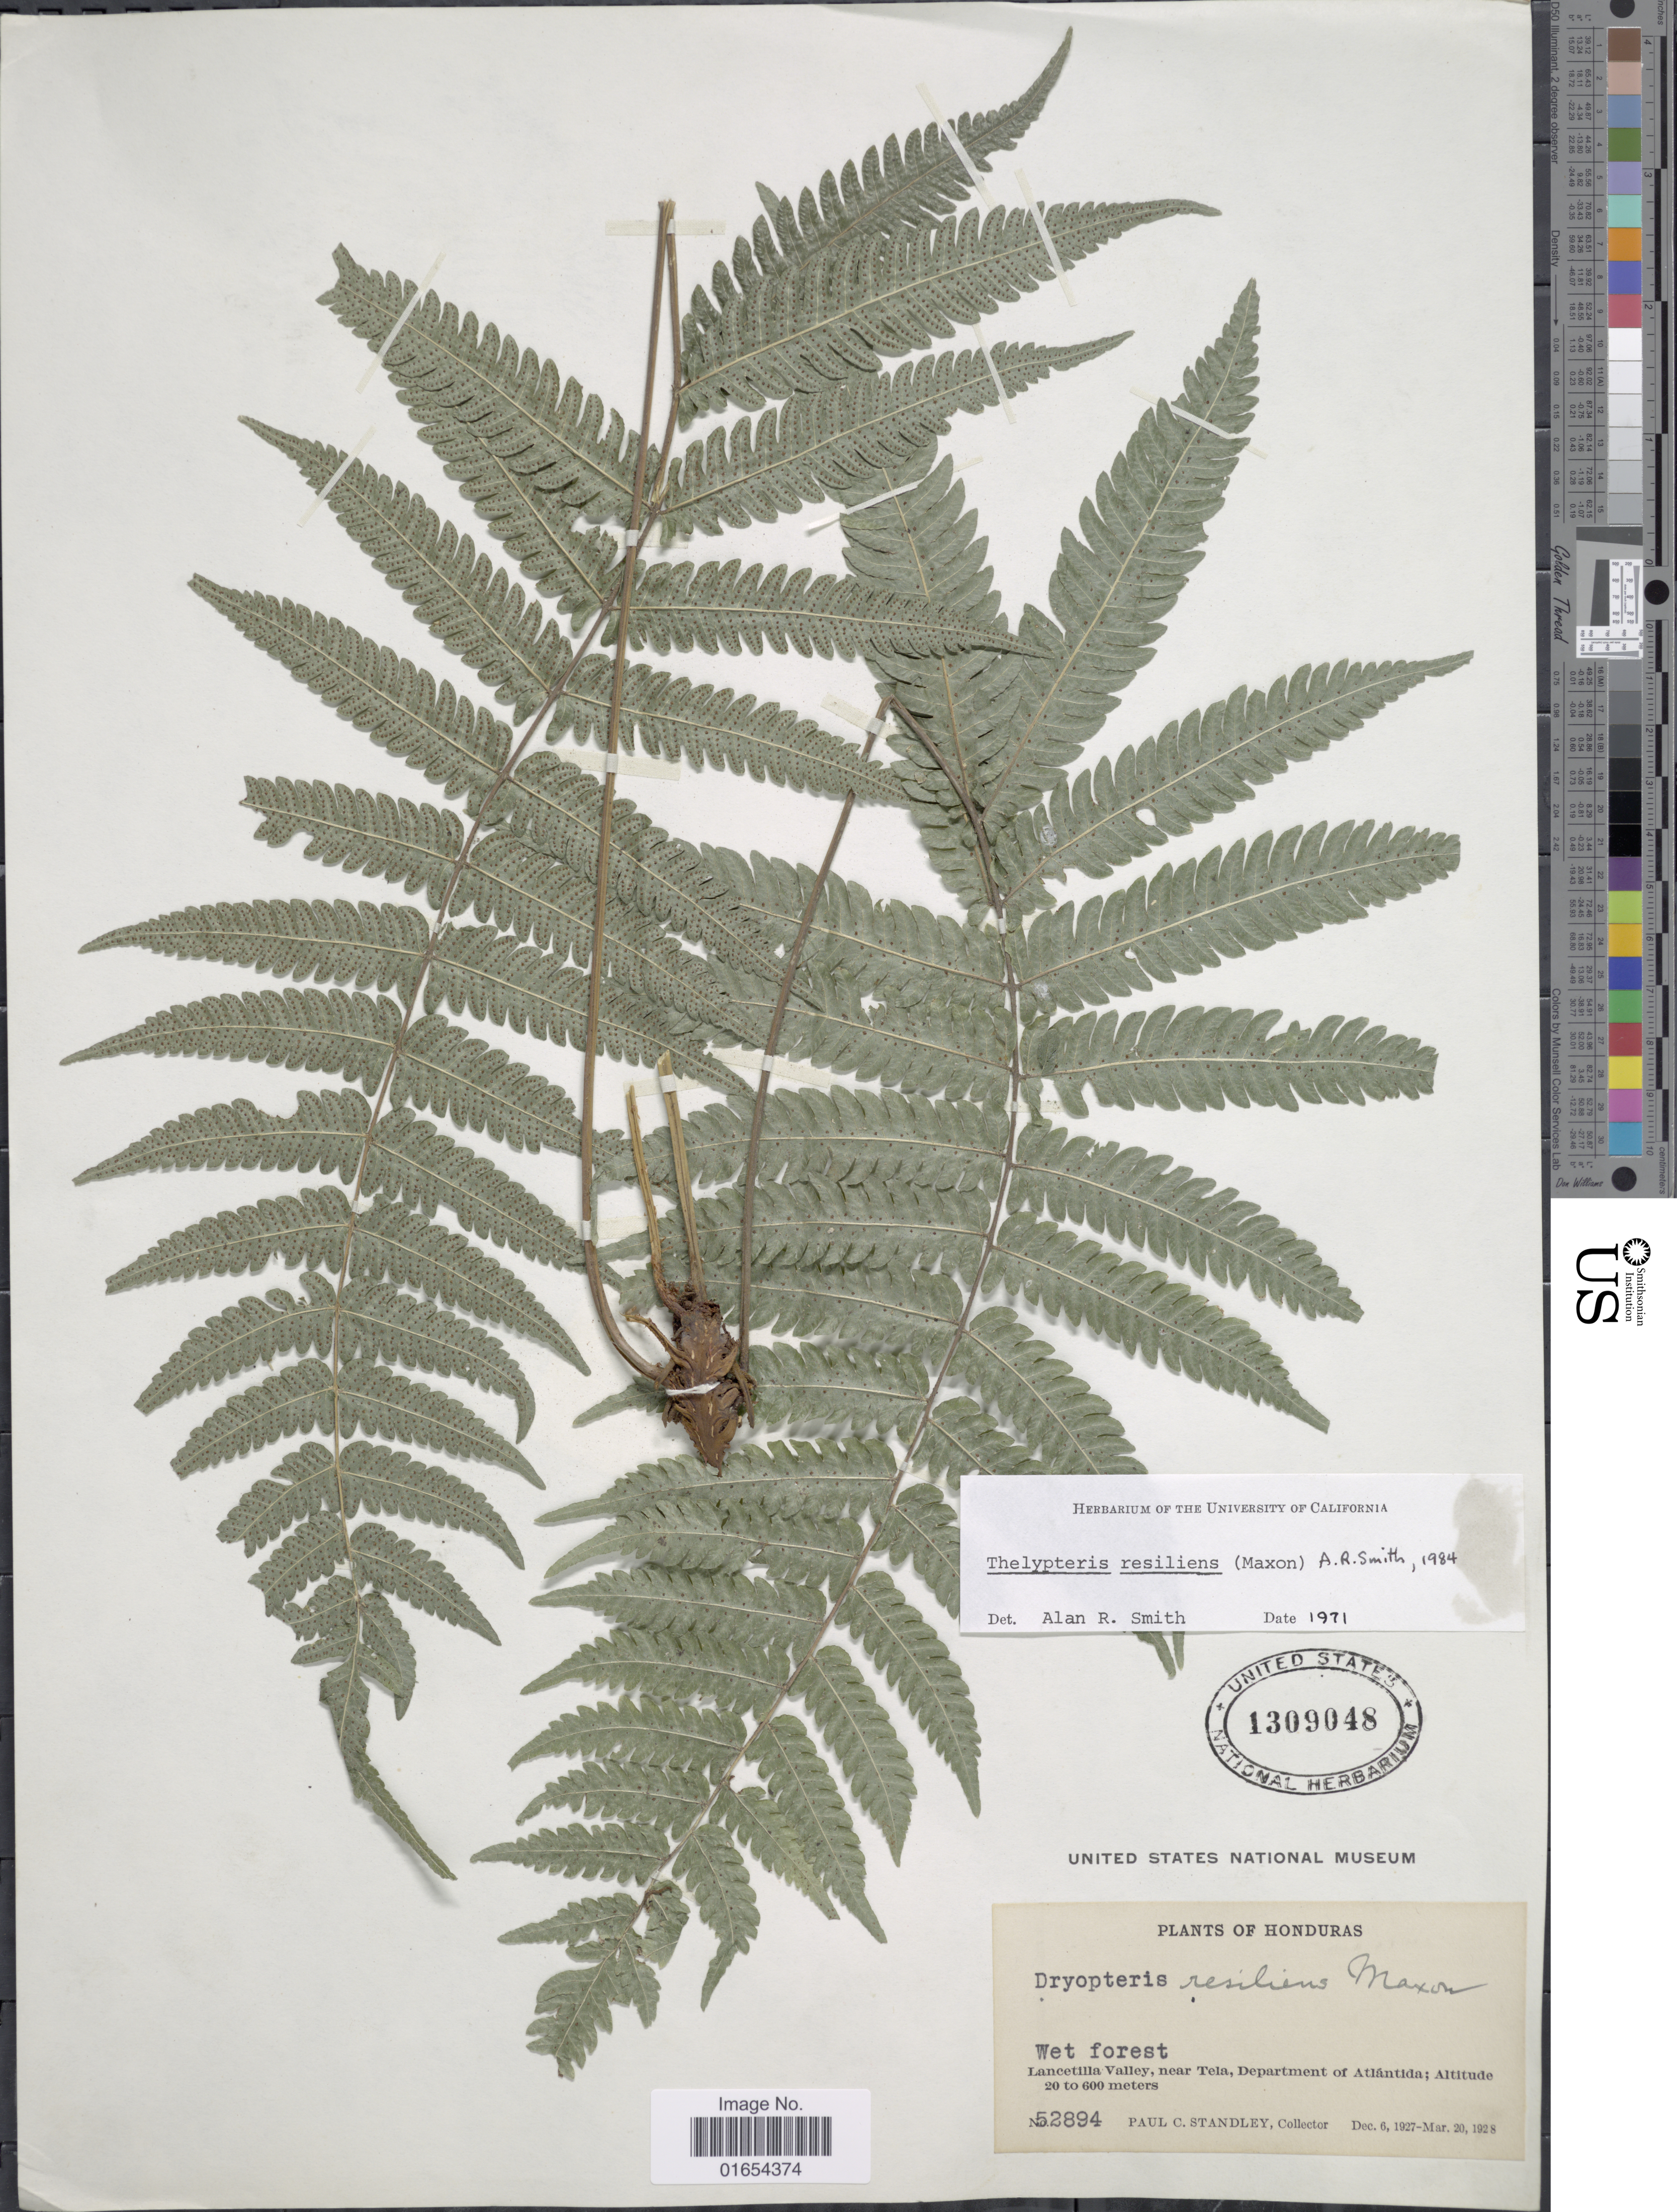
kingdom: Plantae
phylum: Tracheophyta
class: Polypodiopsida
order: Polypodiales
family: Thelypteridaceae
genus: Goniopteris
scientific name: Goniopteris resiliens (Maxon) comb. nov., ined 2015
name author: (Maxon)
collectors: P. C. Standley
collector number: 52894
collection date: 1927-12-06/1928-03-20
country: Honduras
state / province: Atlántida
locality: Wet forest, Lancetilla Valley, near Tela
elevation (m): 20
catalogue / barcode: US 1309048